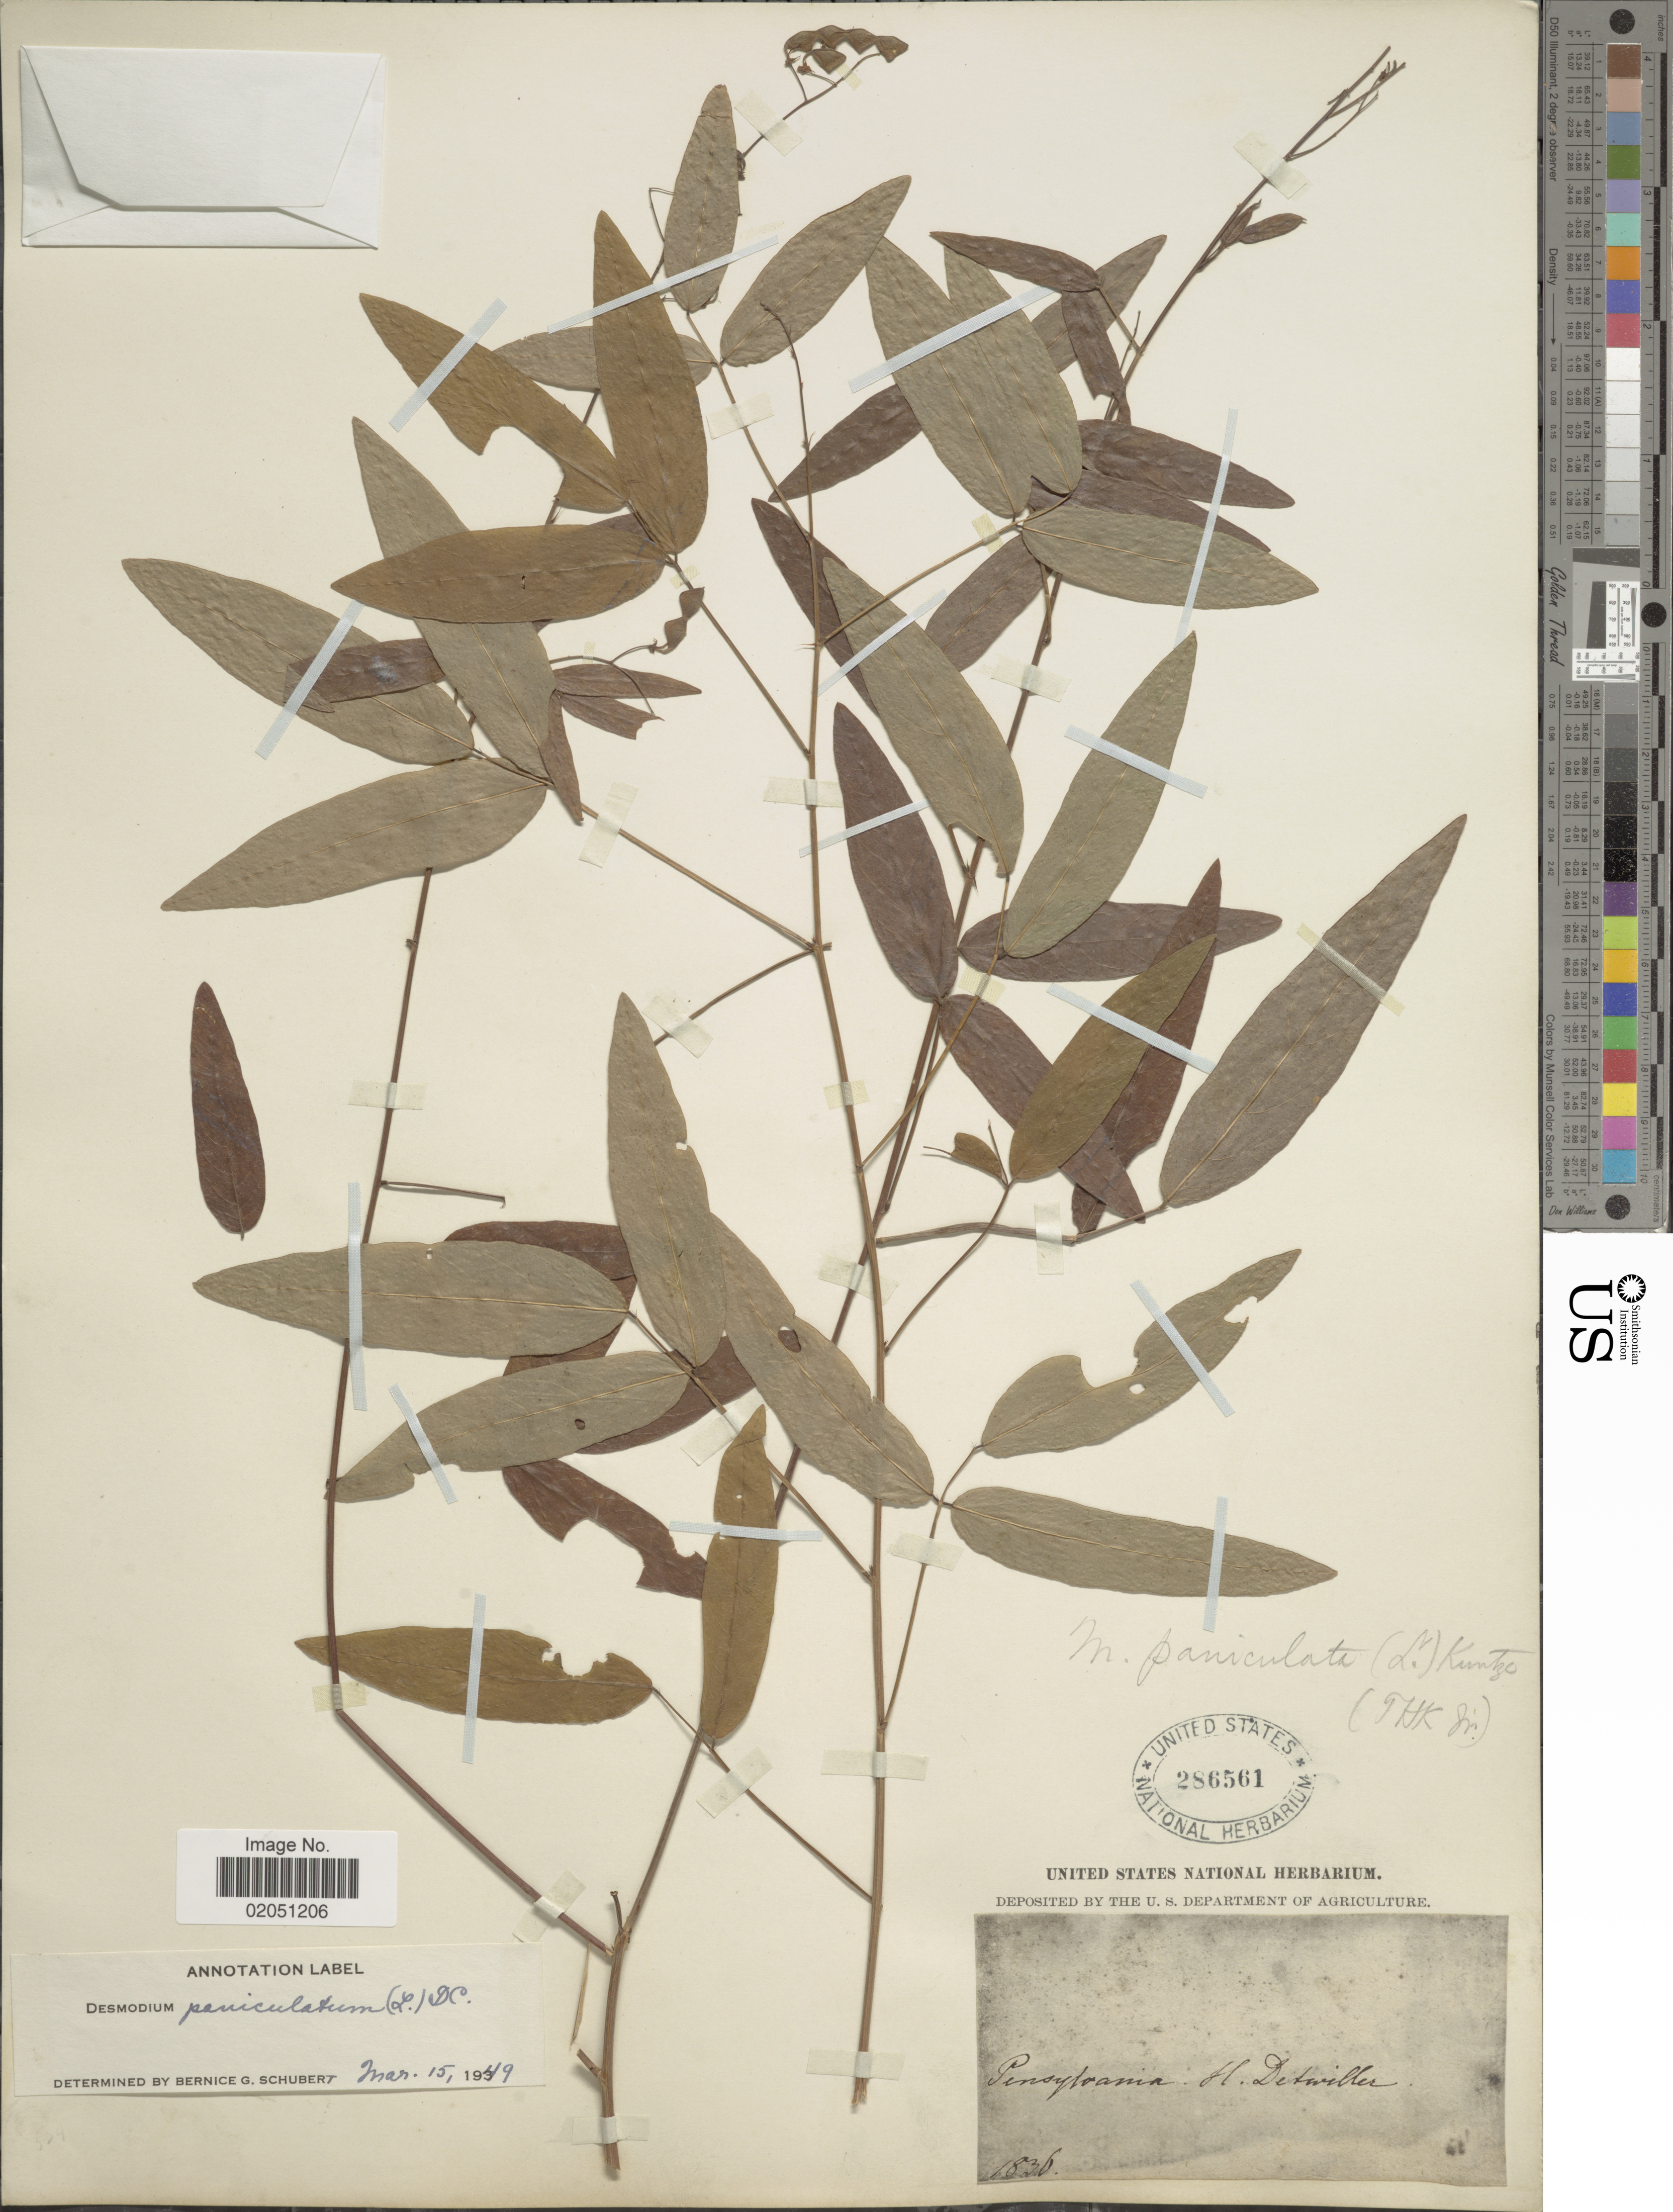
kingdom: Plantae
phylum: Tracheophyta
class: Magnoliopsida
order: Fabales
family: Fabaceae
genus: Desmodium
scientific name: Desmodium paniculatum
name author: (L.) DC.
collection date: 1836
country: United States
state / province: Pennsylvania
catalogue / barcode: US 286561